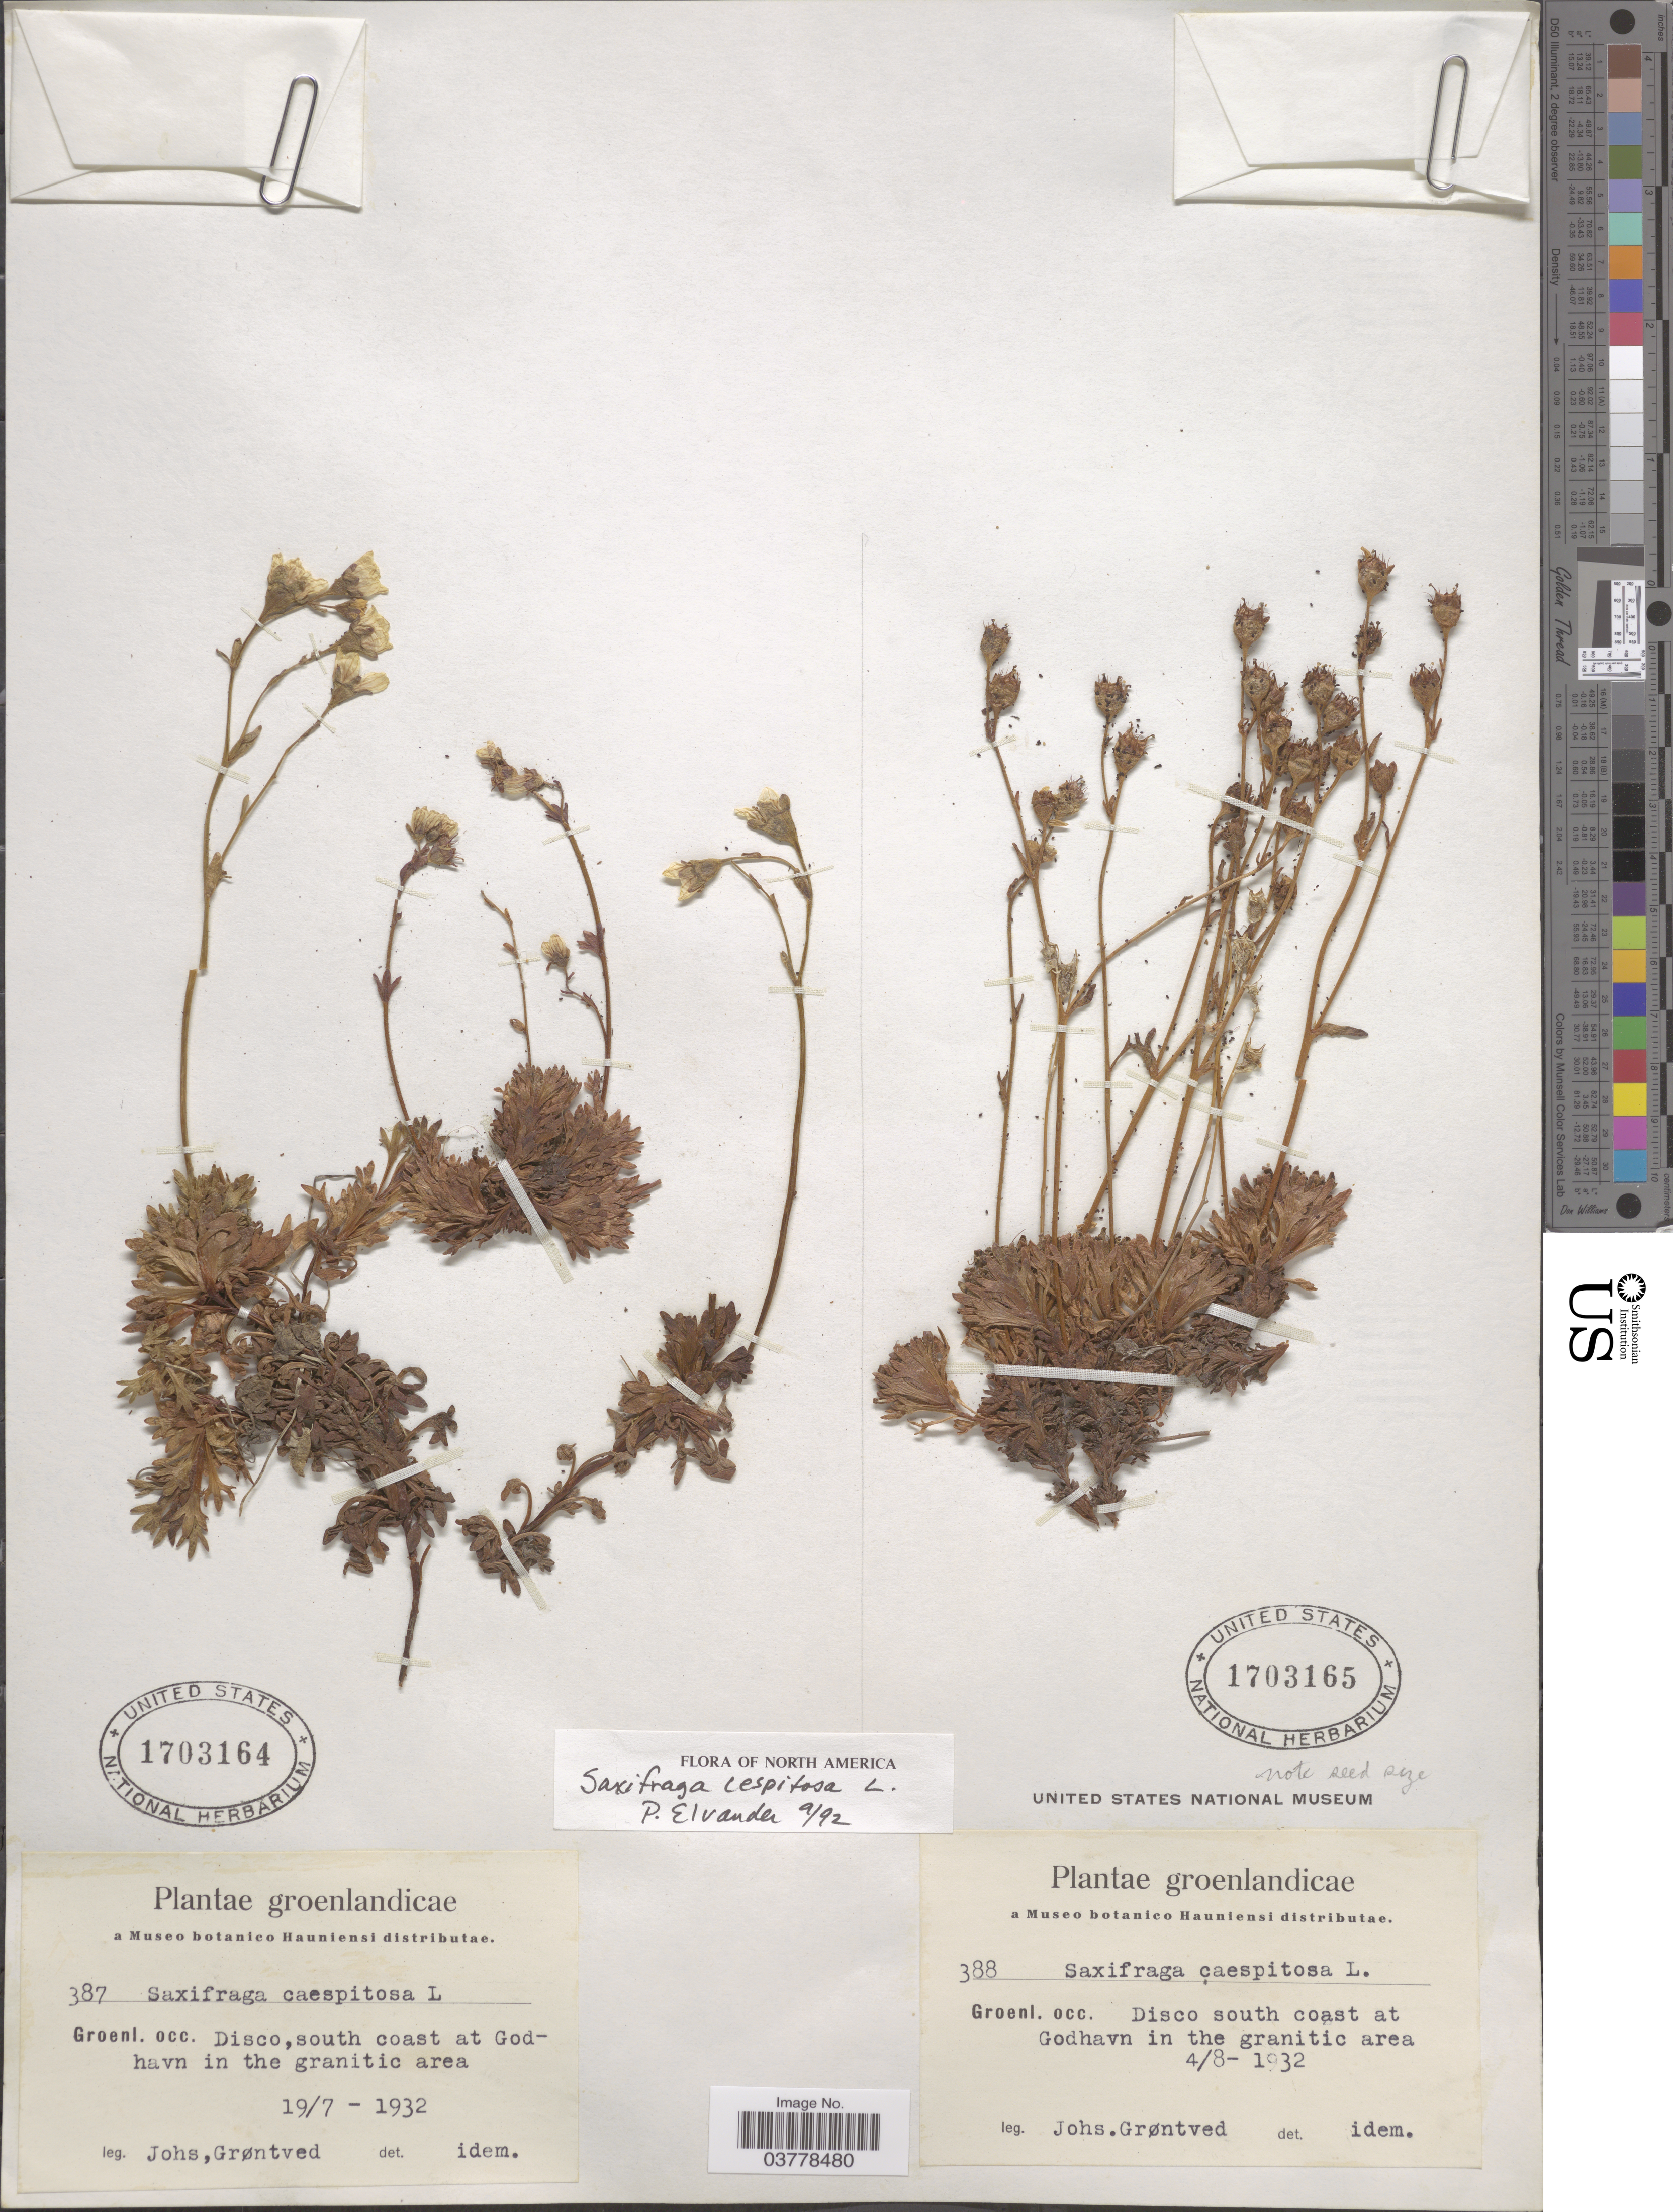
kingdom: Plantae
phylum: Tracheophyta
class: Magnoliopsida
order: Saxifragales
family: Saxifragaceae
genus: Saxifraga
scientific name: Saxifraga caespitosa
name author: L.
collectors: J. Grontved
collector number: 388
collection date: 1932-08-04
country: Greenland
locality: Groenl. occ. Disco south coast at Godhavn.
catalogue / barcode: US 1703165-2